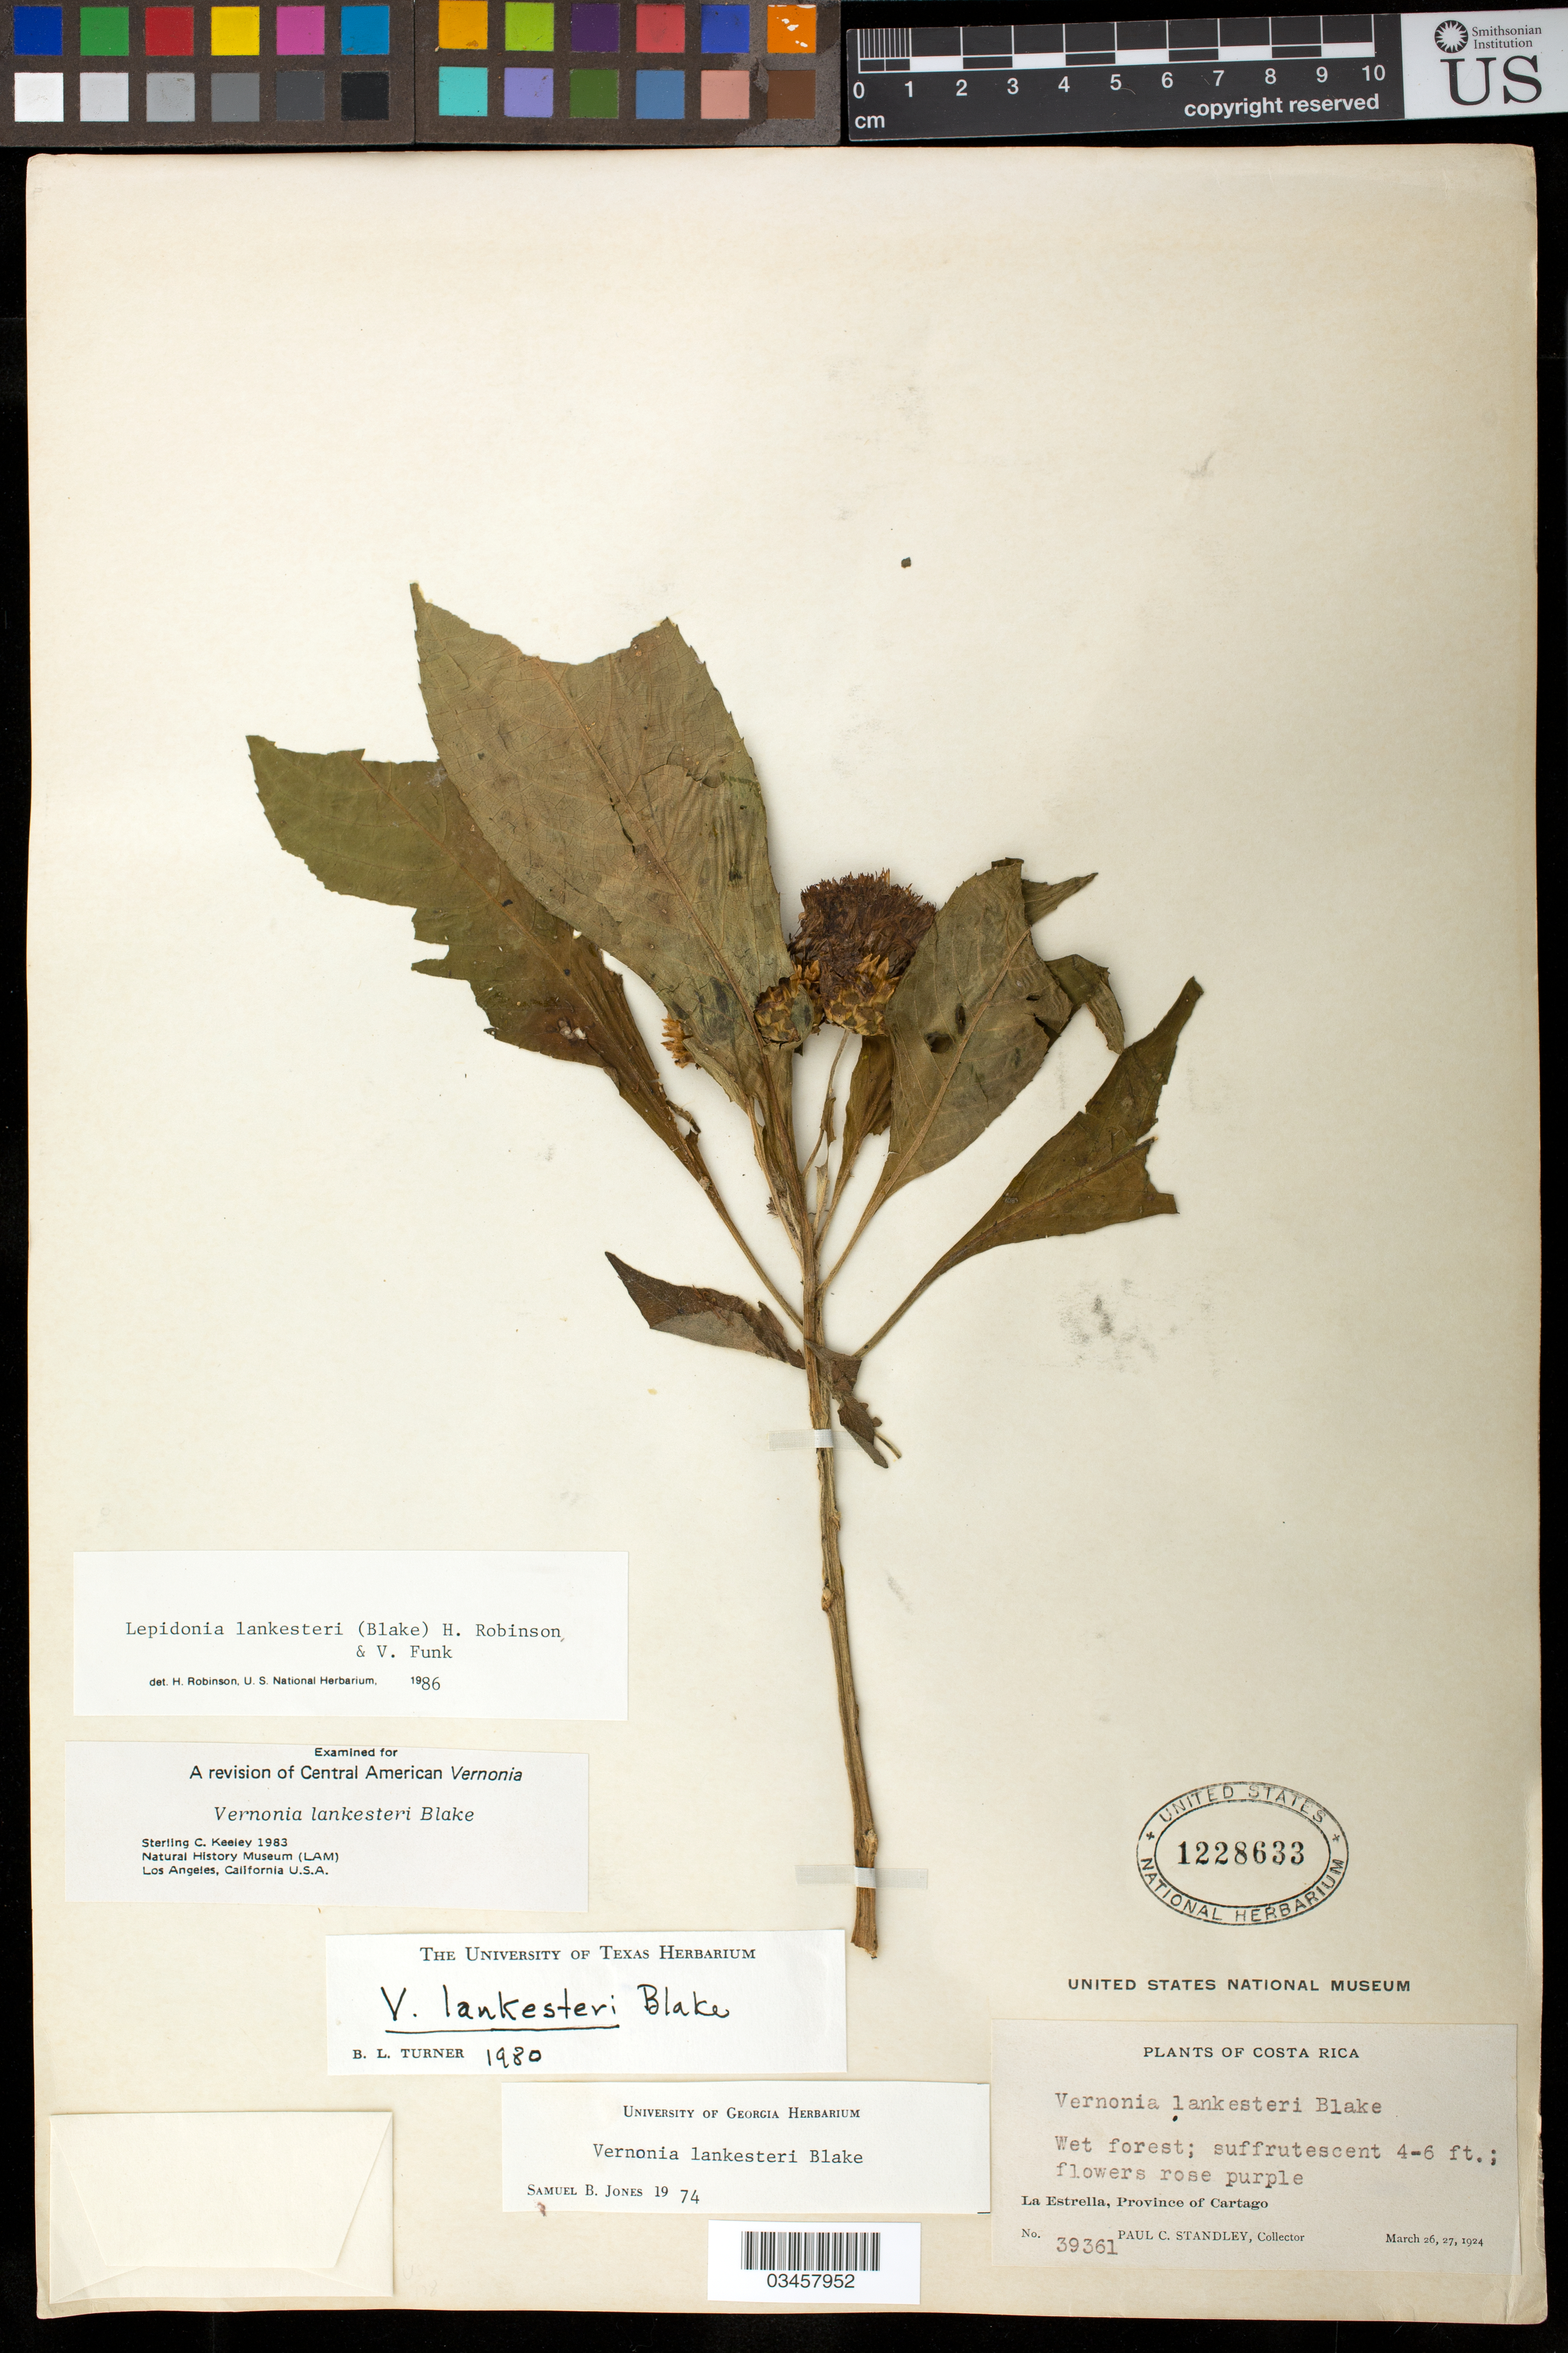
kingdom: Plantae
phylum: Tracheophyta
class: Magnoliopsida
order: Asterales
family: Asteraceae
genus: Lepidonia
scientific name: Lepidonia lankesteri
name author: (S.F. Blake) H. Rob. & Funk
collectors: P. C. Standley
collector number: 39361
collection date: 1924-03-26/1924-03-27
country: Costa Rica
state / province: Cartago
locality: La Estrella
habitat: Wet forest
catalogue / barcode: US 1228633